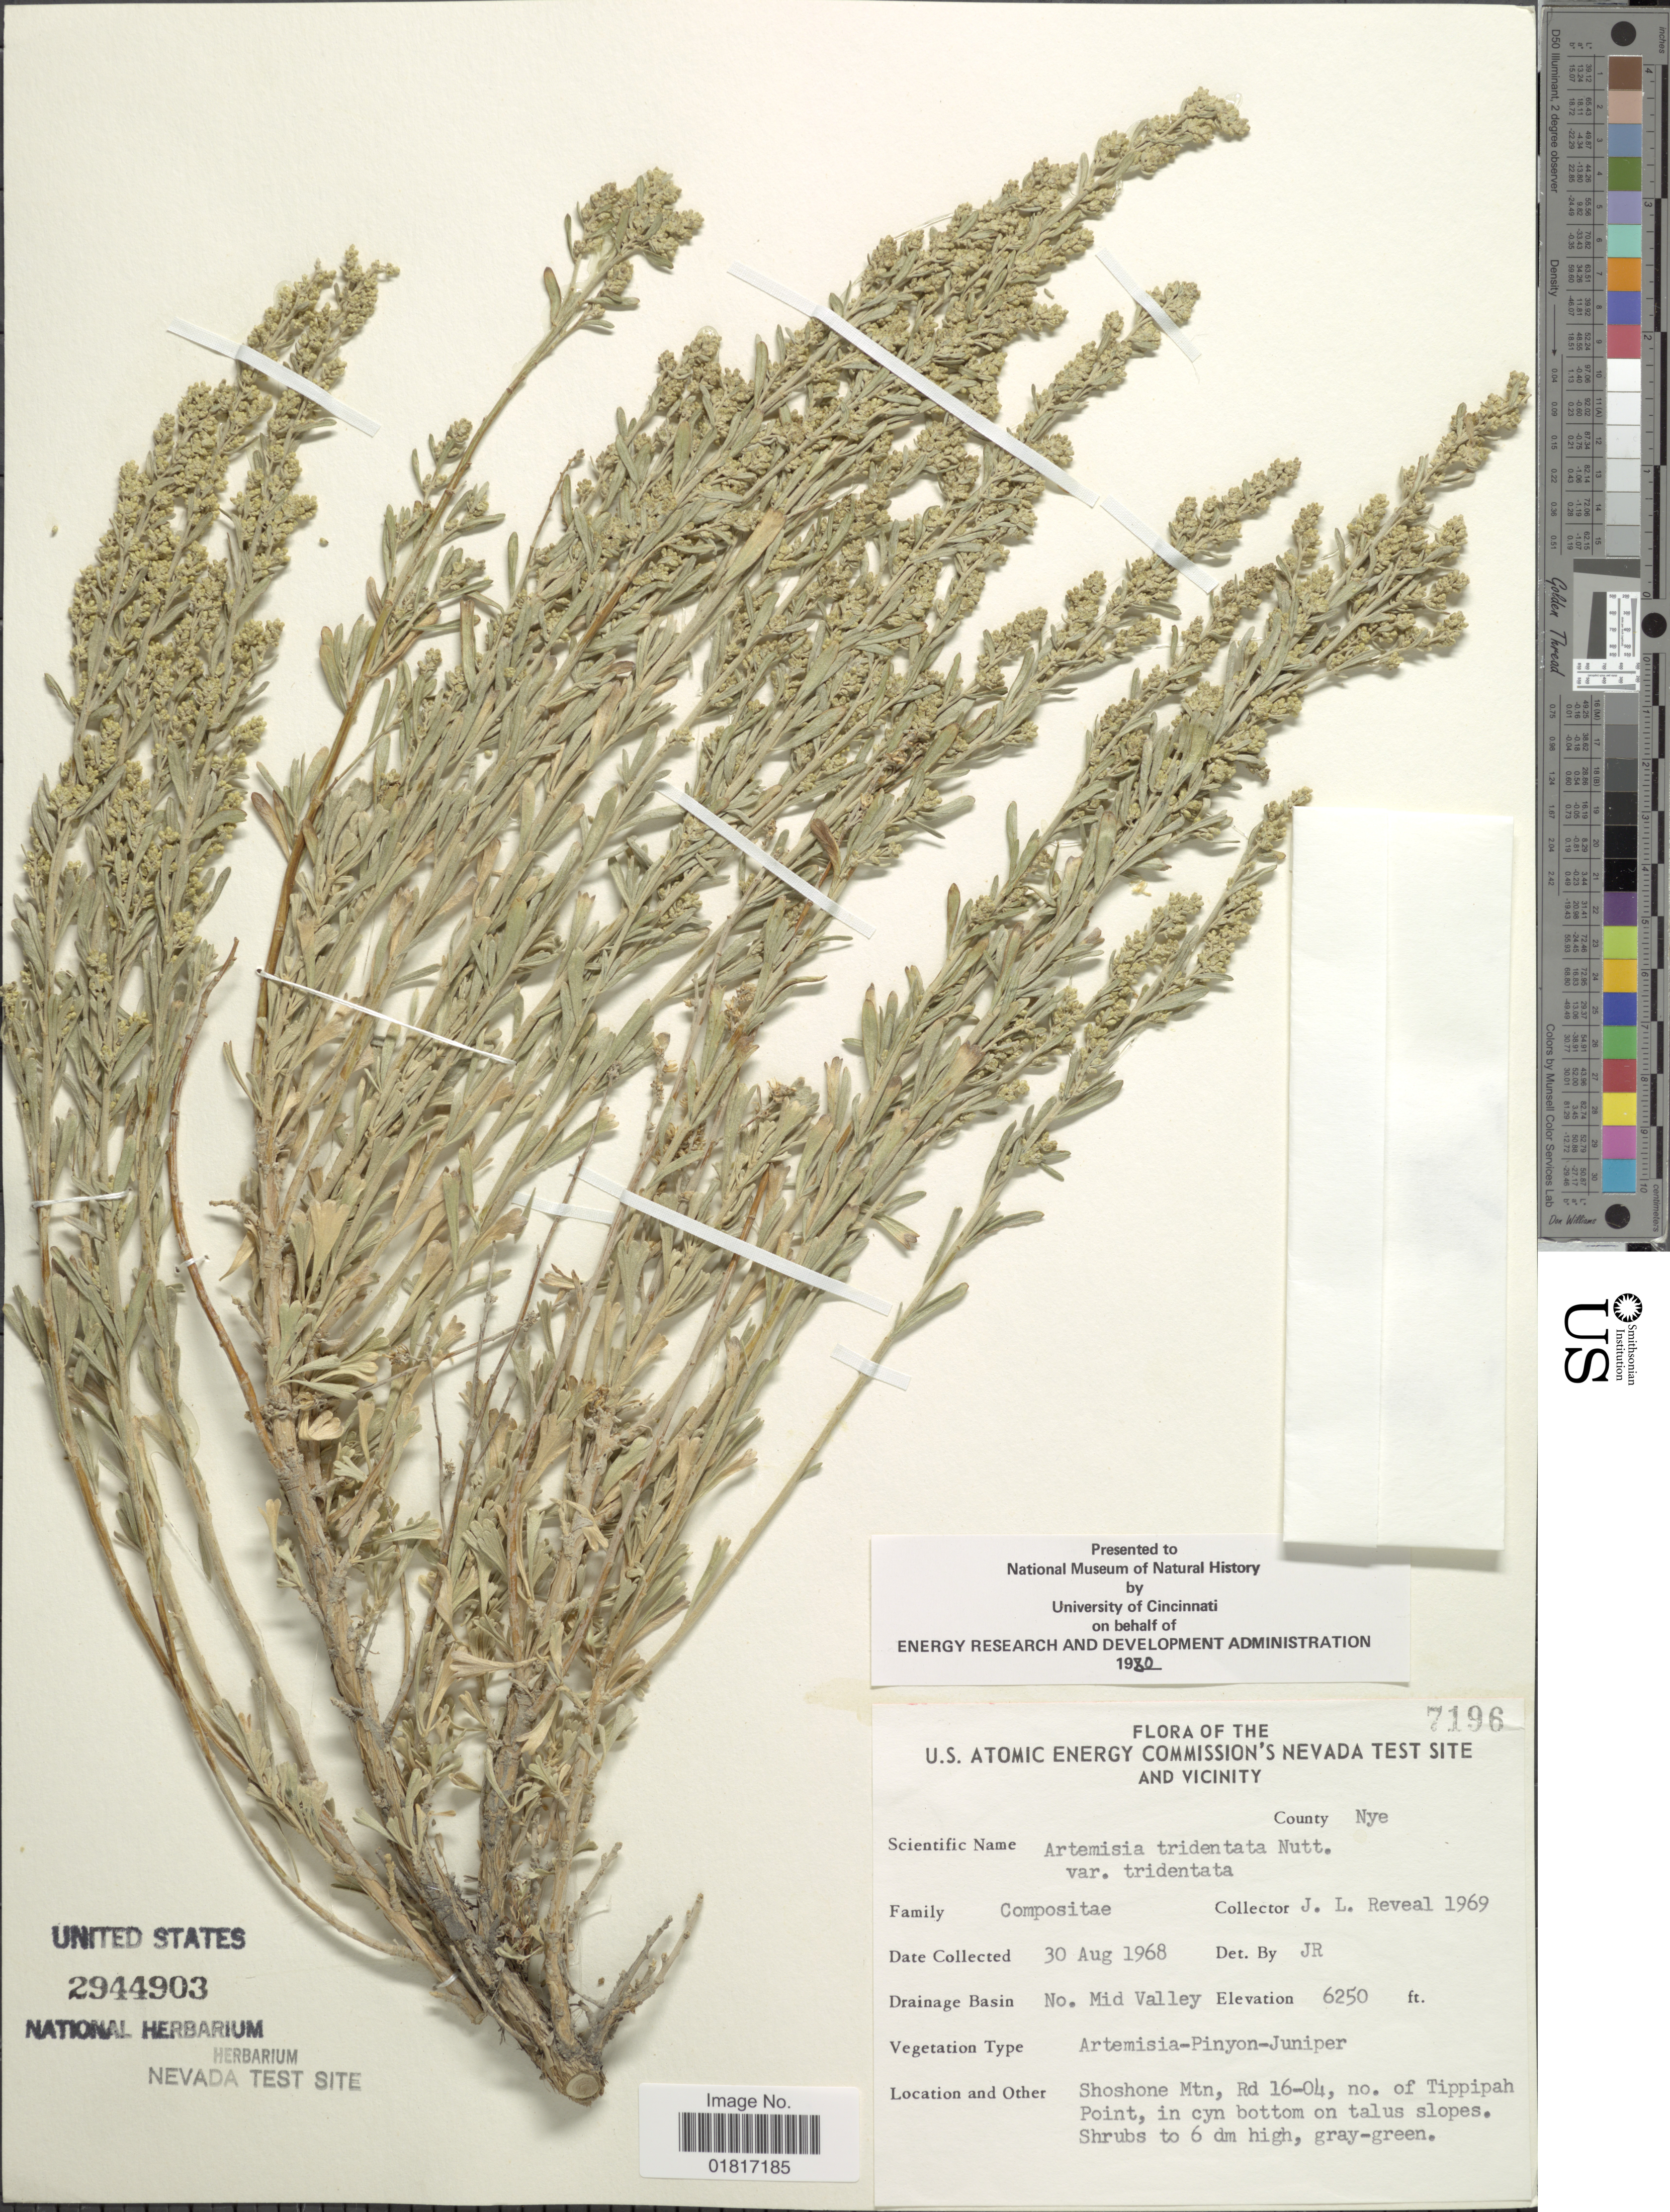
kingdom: Plantae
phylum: Tracheophyta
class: Magnoliopsida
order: Asterales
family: Asteraceae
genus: Artemisia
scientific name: Artemisia tridentata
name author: Nutt.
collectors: J. L. Reveal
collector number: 1969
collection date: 1968-08-30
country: United States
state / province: Nevada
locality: U.S. Atomic Energy Commision's Nevada Test Site and Vicinity, County Nye, Drainage Basin No Mid Valley, Shoshone Mtn, Rd 16-04 no. of Tippipah Point, in cyn bottom on talus slopes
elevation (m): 1905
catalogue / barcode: US 2944903